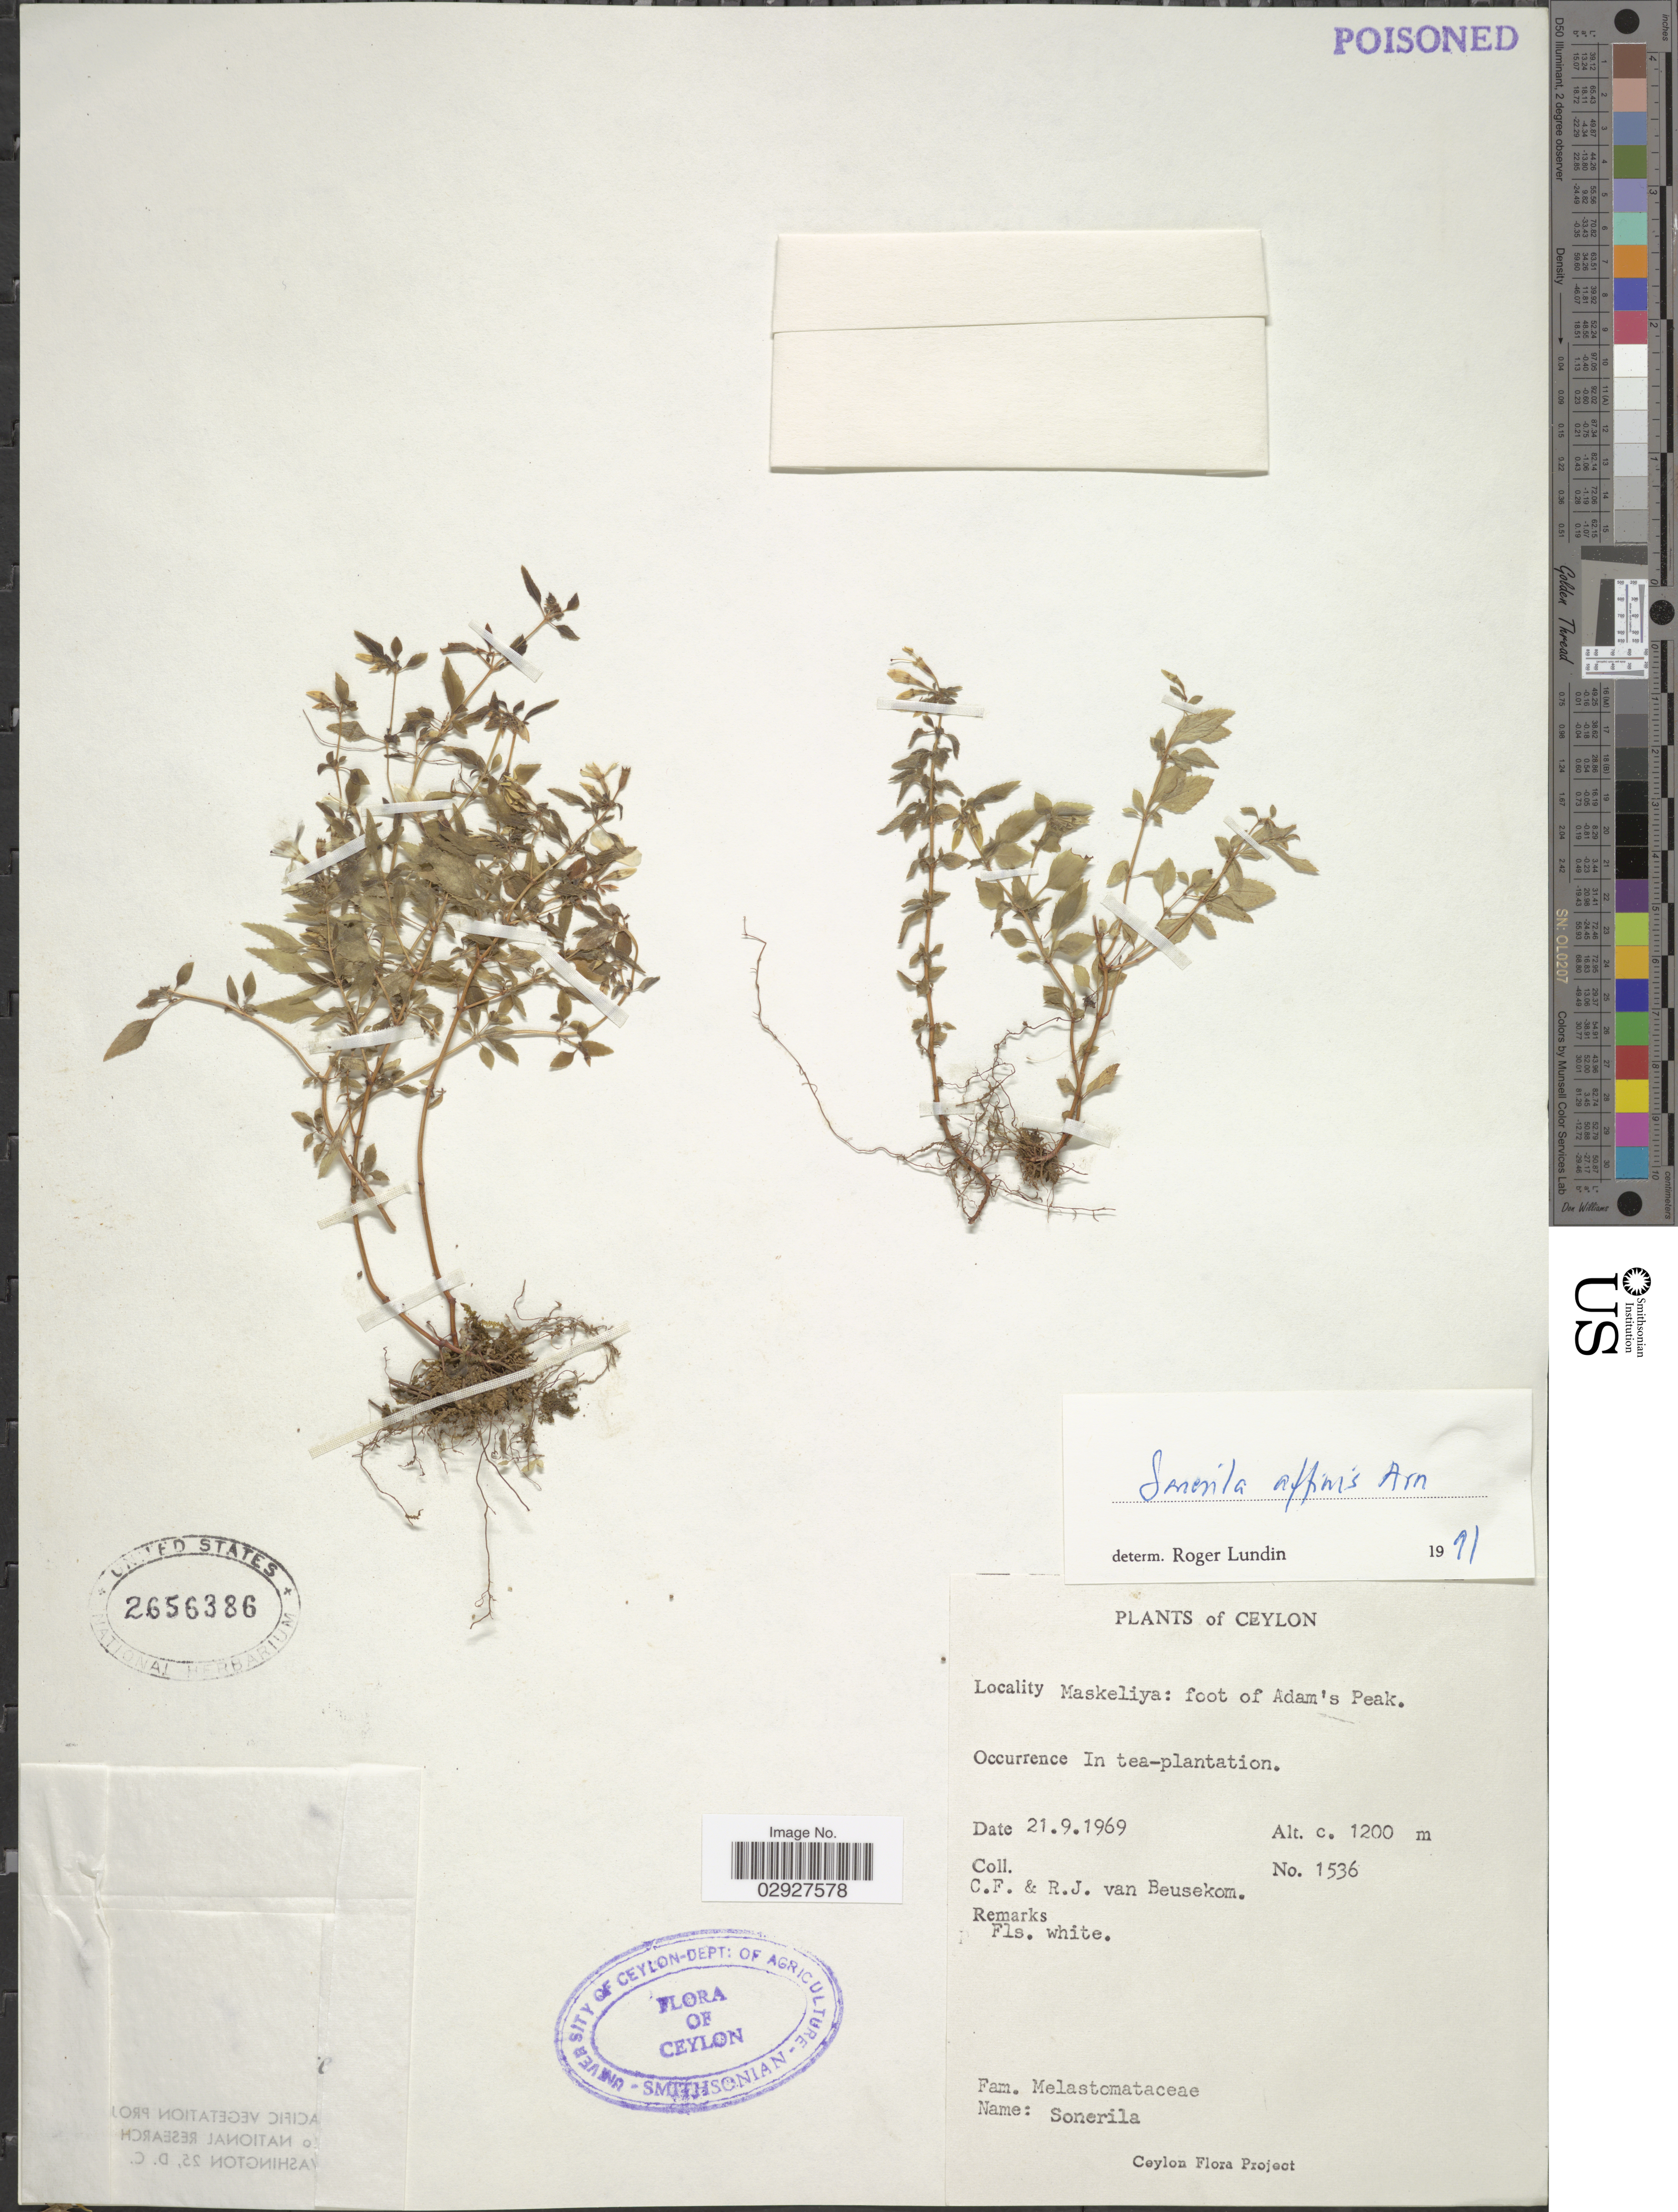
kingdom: Plantae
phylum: Tracheophyta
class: Magnoliopsida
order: Myrtales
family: Melastomataceae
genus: Sonerila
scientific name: Sonerila affinis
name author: Thwaites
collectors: C. F. Beusekom & R. Van Beusekom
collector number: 1536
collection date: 1969-09-21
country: Sri Lanka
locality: Ceylon. Maskeliya: foot of Adam's Peak.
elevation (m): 1200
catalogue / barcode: US 2656386